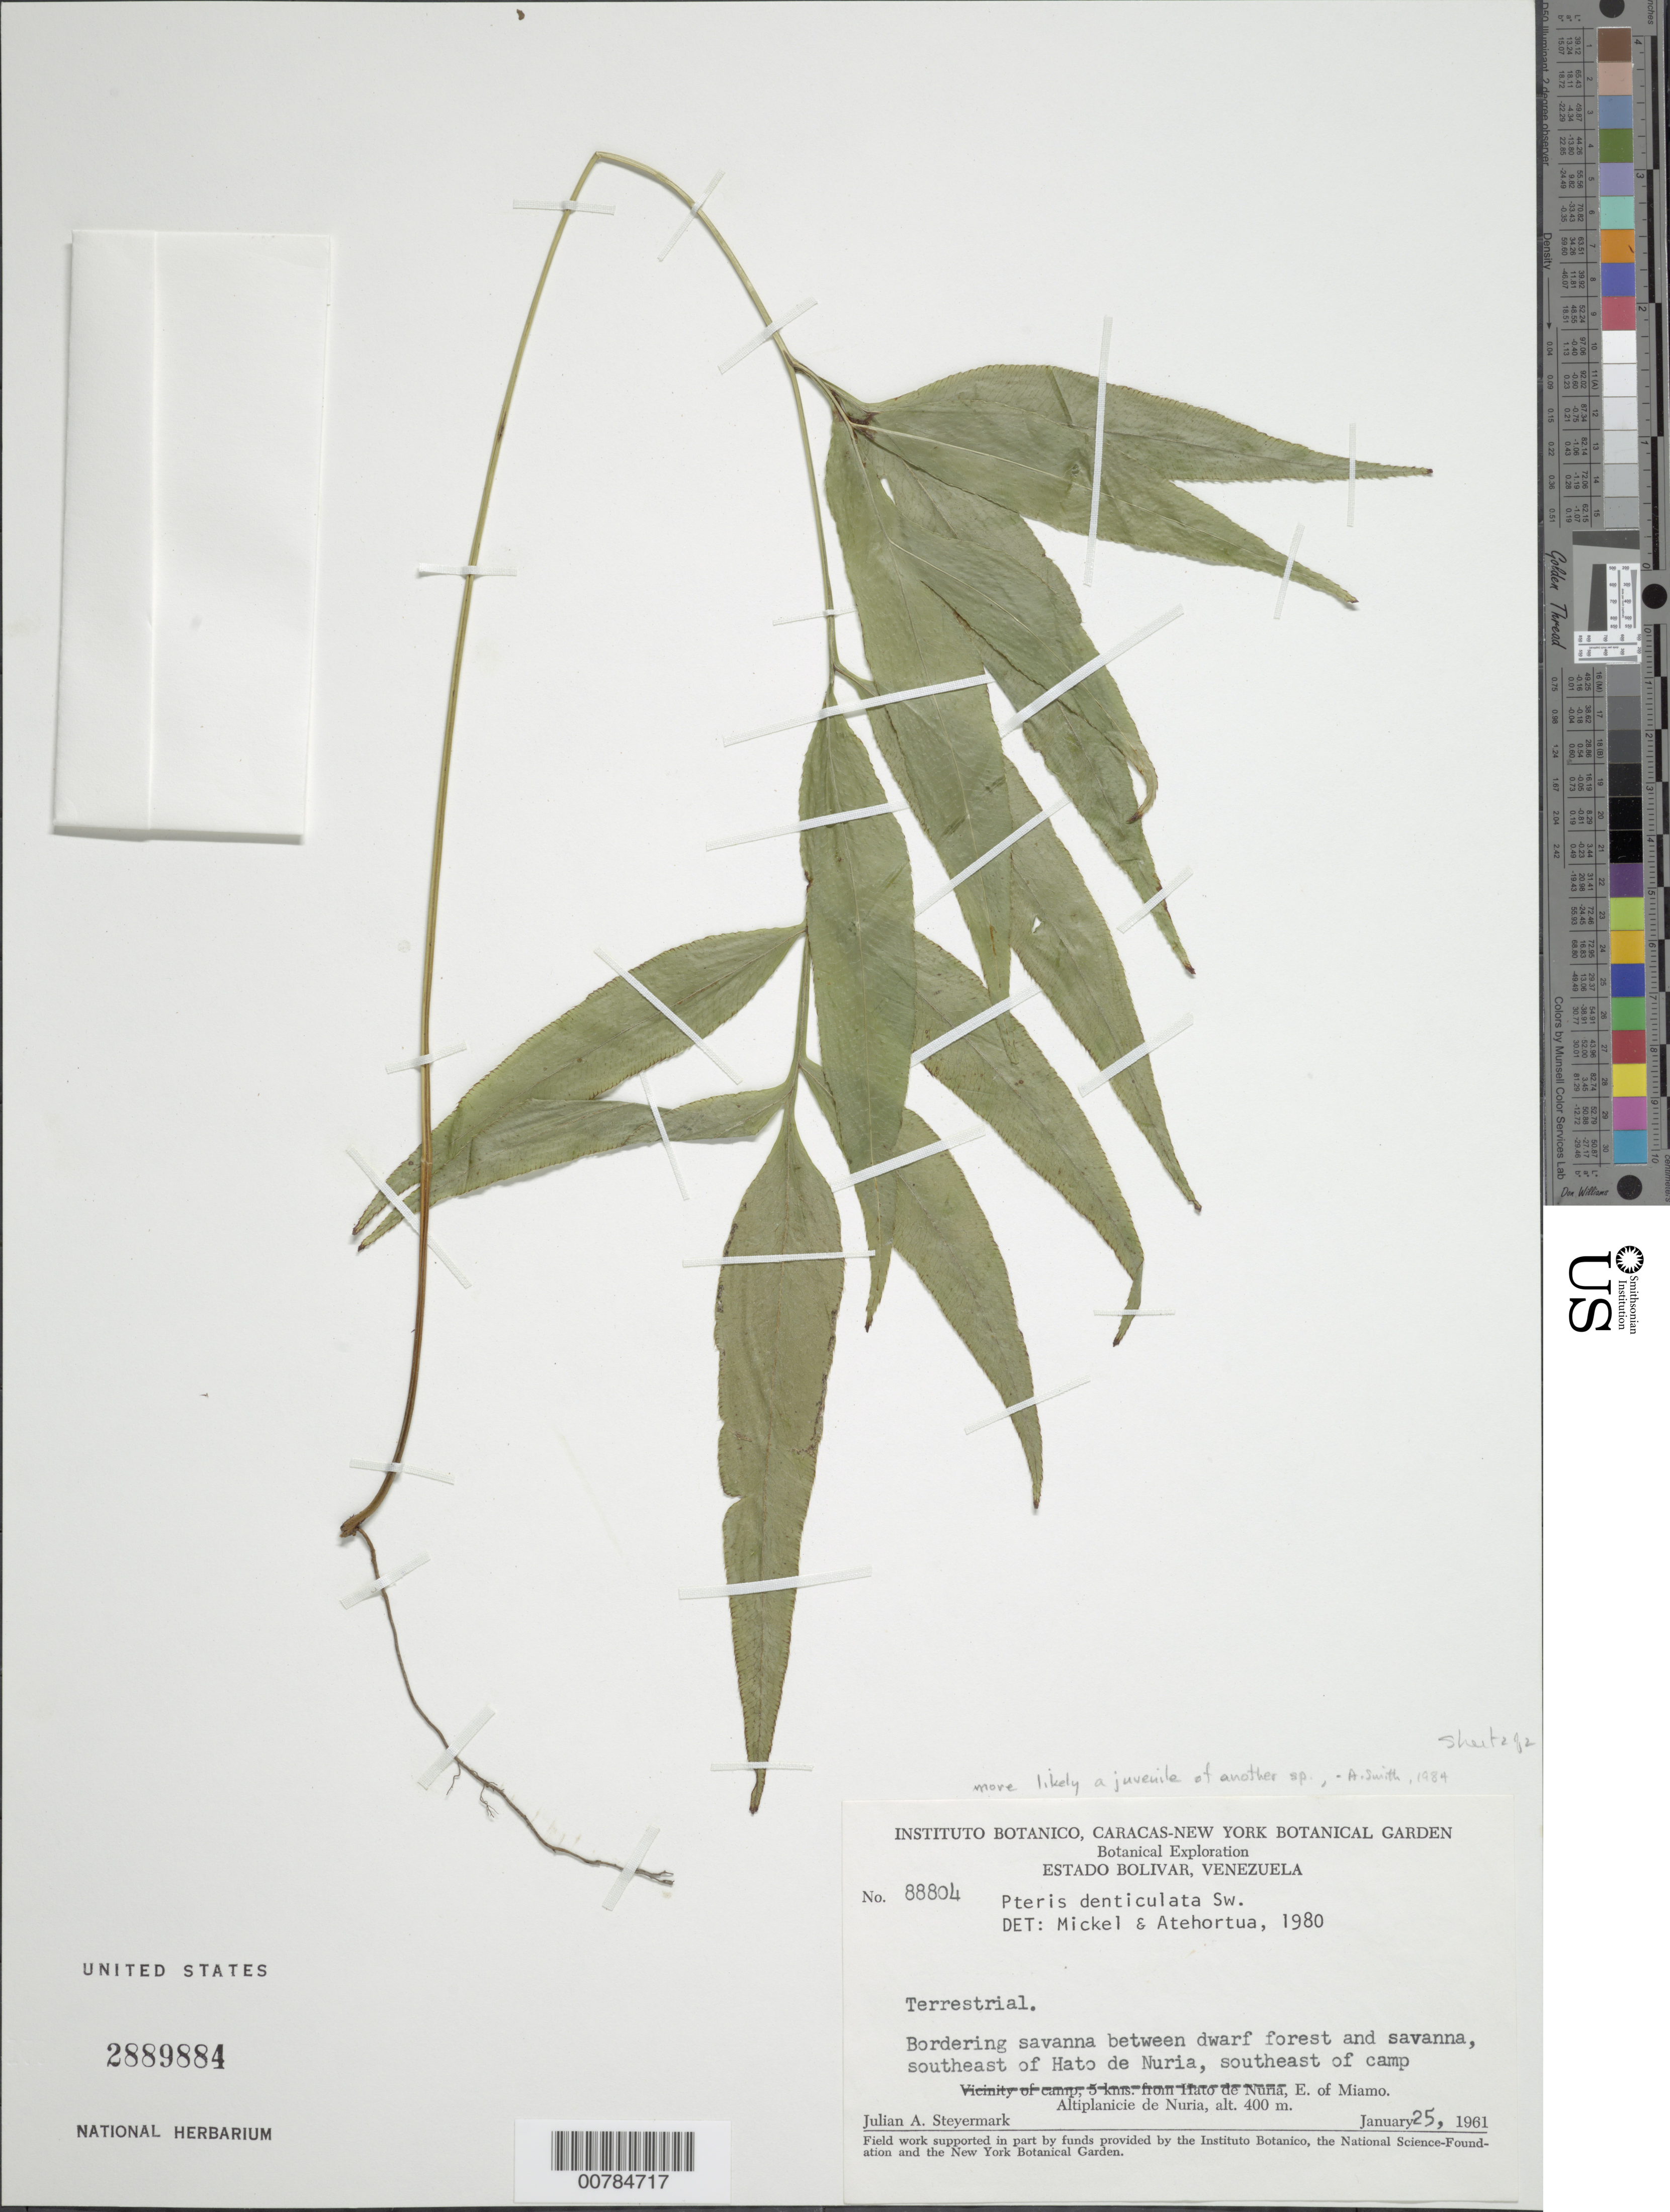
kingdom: Plantae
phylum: Tracheophyta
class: Polypodiopsida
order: Polypodiales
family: Pteridaceae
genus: Pteris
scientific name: Pteris denticulata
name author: Sw.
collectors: J. Steyermark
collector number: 88804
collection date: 1961-01-25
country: Venezuela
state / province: Bolivar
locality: Bordering savanna between dwarf forest and savanna, southeast of Hato de Nuria, southeast of camp, E of Miamo. Altiplanicie de Nuria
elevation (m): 400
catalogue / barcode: US 2889884